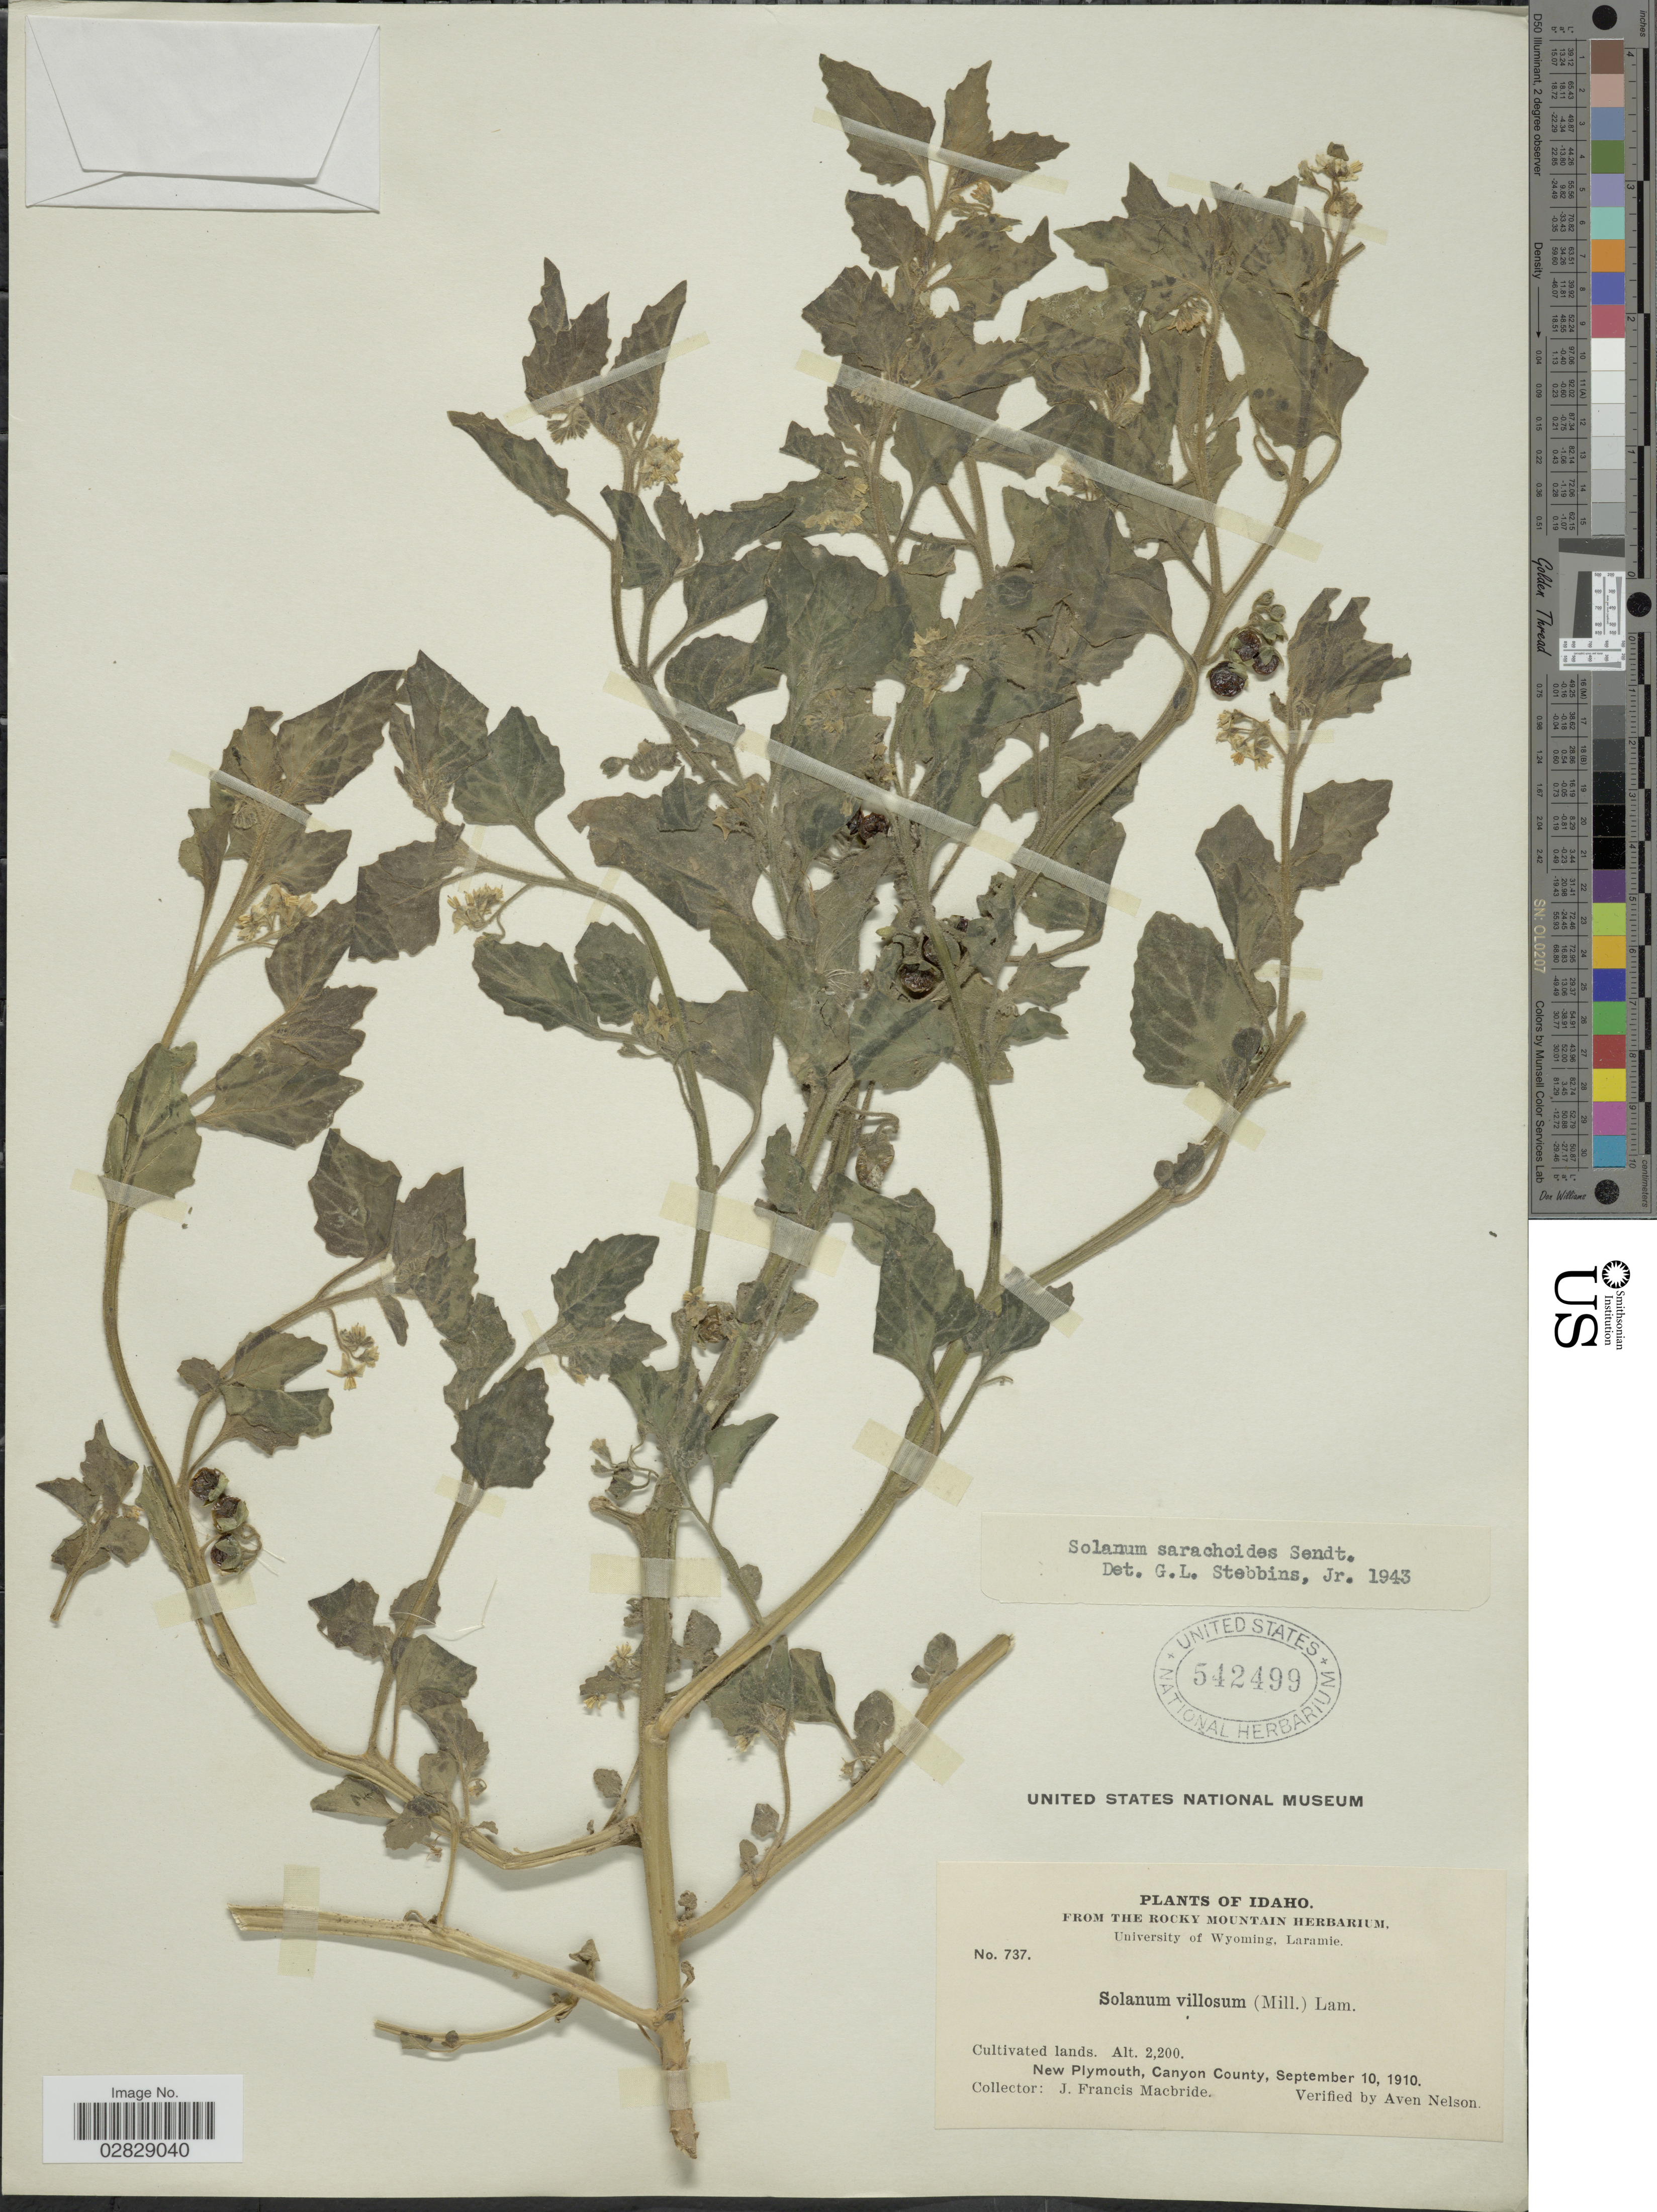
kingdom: Plantae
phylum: Tracheophyta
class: Magnoliopsida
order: Solanales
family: Solanaceae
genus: Solanum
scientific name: Solanum sarachoides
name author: Sendt.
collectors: J. F. Macbride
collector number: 737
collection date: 1910-09-10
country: United States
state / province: Idaho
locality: New Plymouth, Canyon County.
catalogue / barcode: US 542499